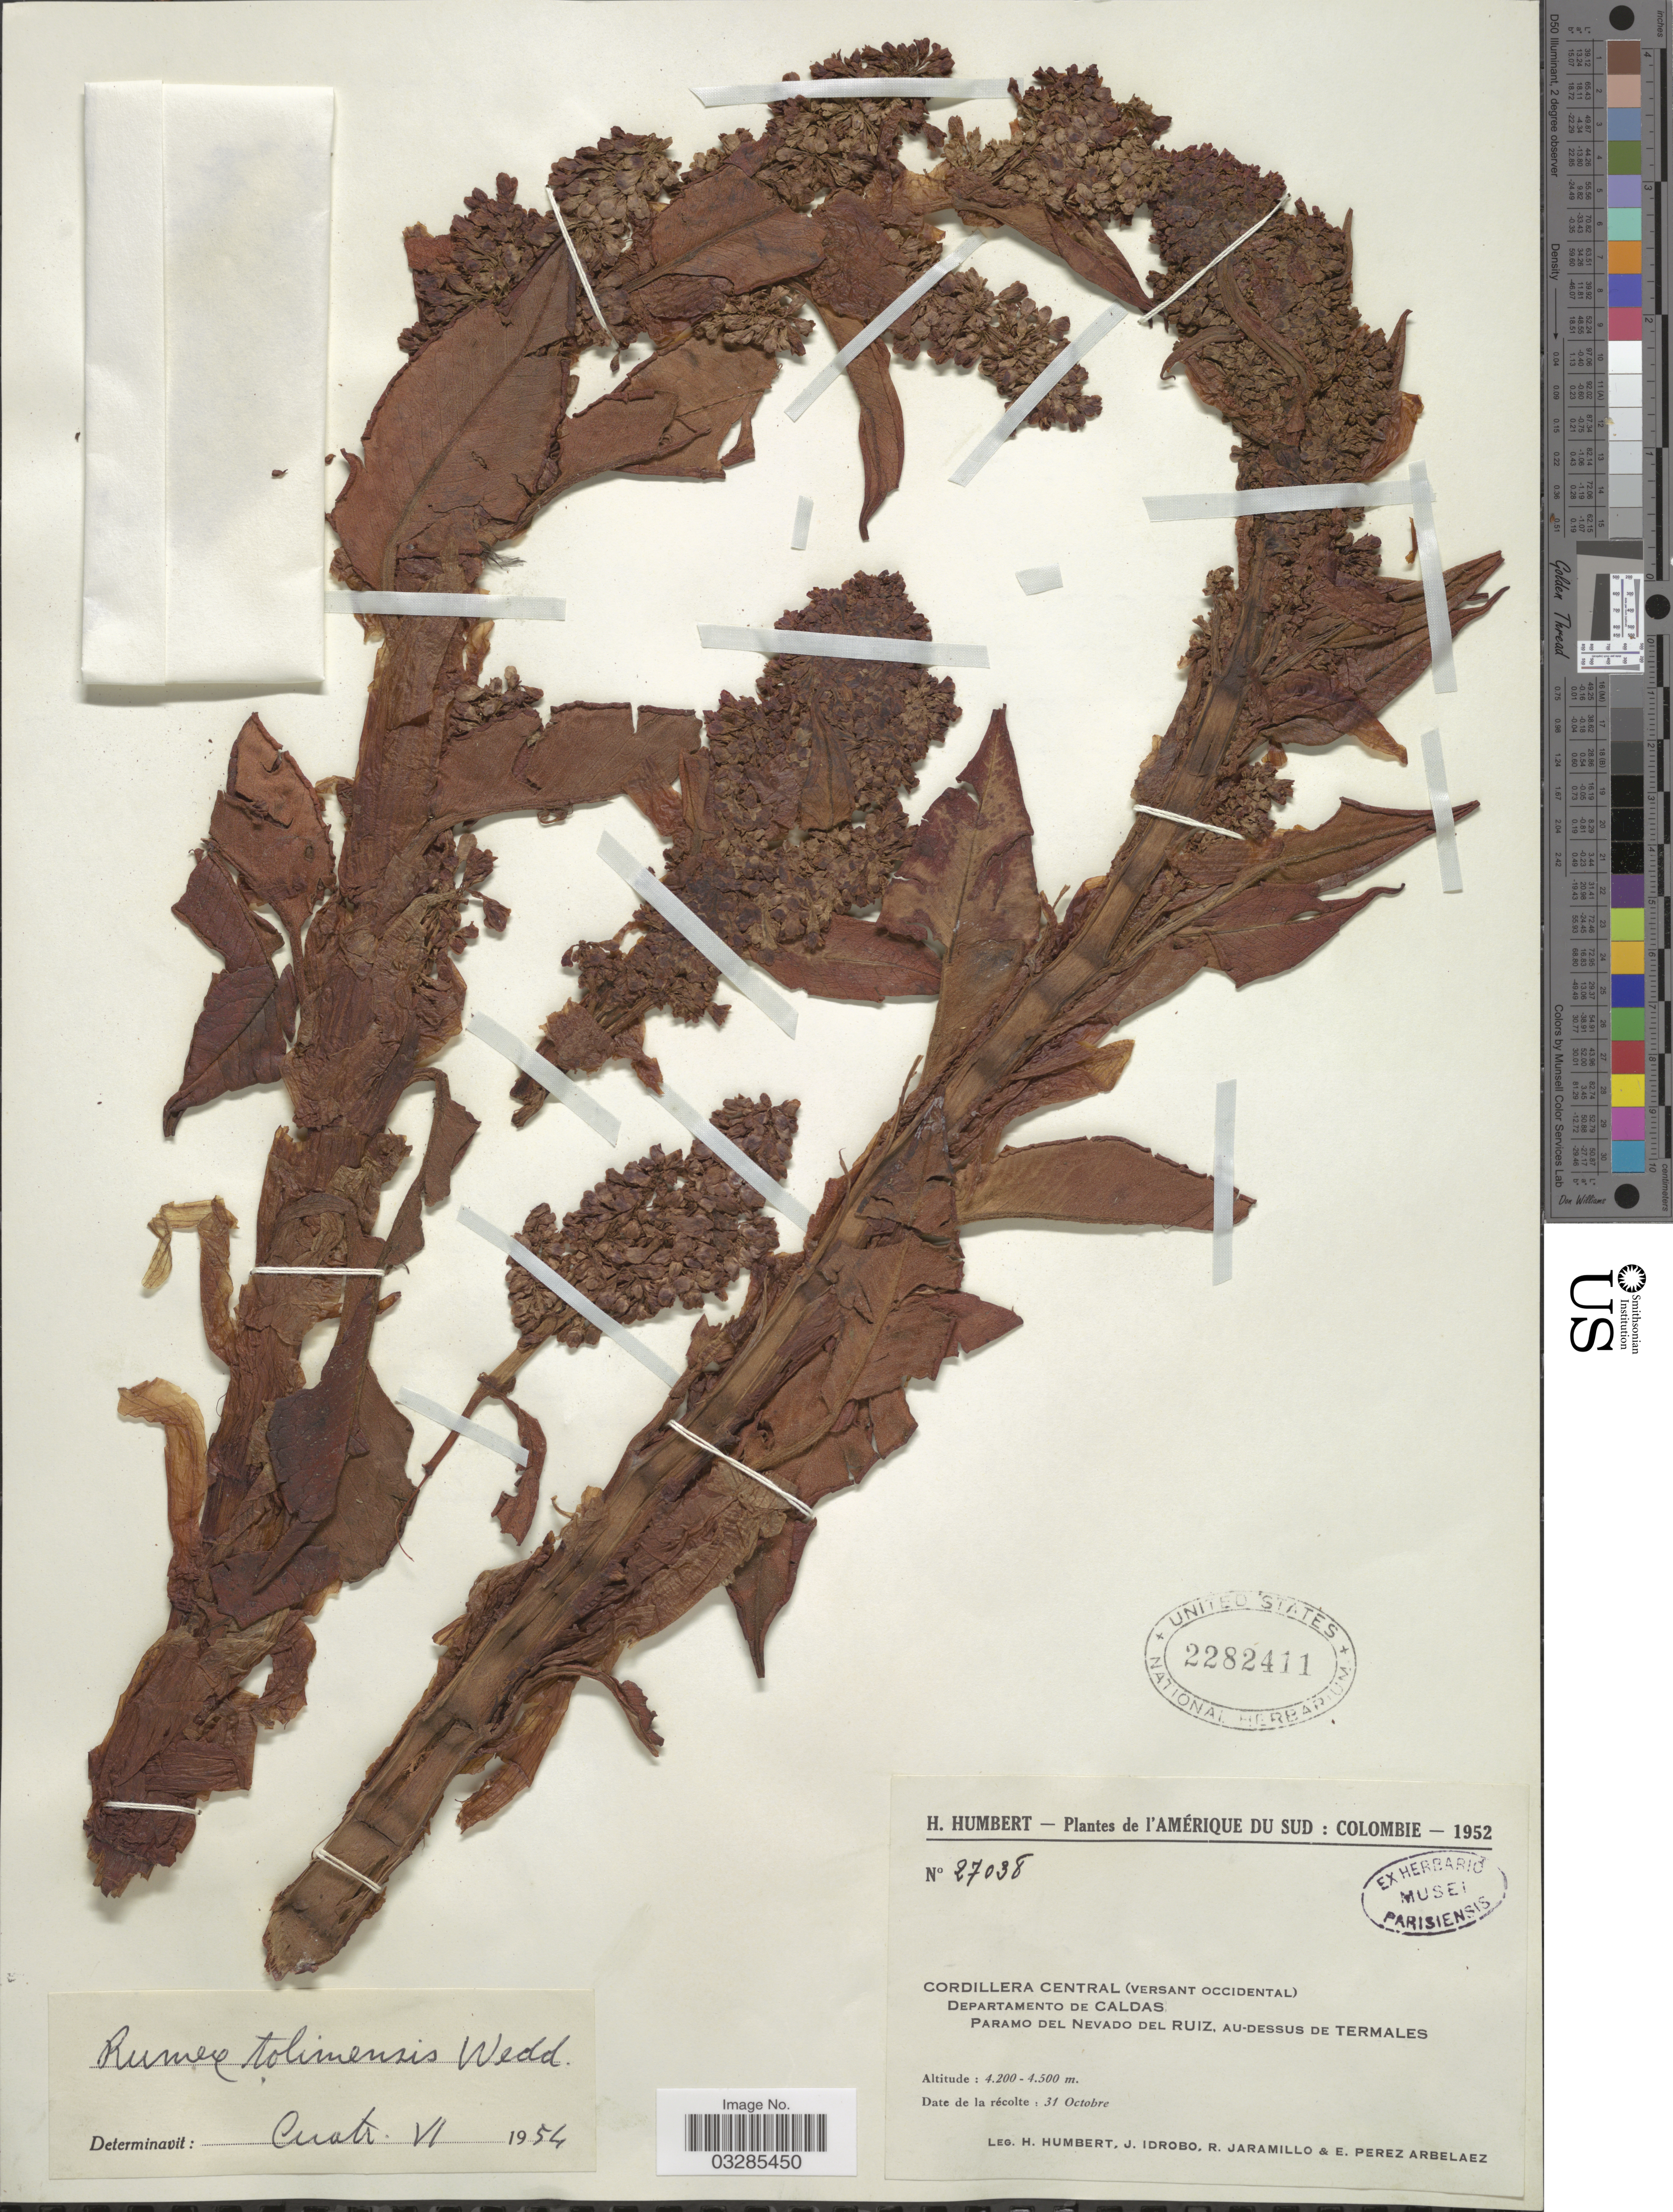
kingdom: Plantae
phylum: Tracheophyta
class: Magnoliopsida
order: Caryophyllales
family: Polygonaceae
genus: Rumex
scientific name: Rumex tolimensis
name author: Wedd.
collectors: H. Humbert, J. M. Idrobo, R. Jaramillo & E. Pérez Arbeláez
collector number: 27038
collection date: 1952-10-31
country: Colombia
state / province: Caldas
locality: Cordillera Central (versant occidental). Departamento de Caldas. Paramo del Nevado del Ruiz, Au-Dessus de Termales.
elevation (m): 4200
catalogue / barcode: US 2282411